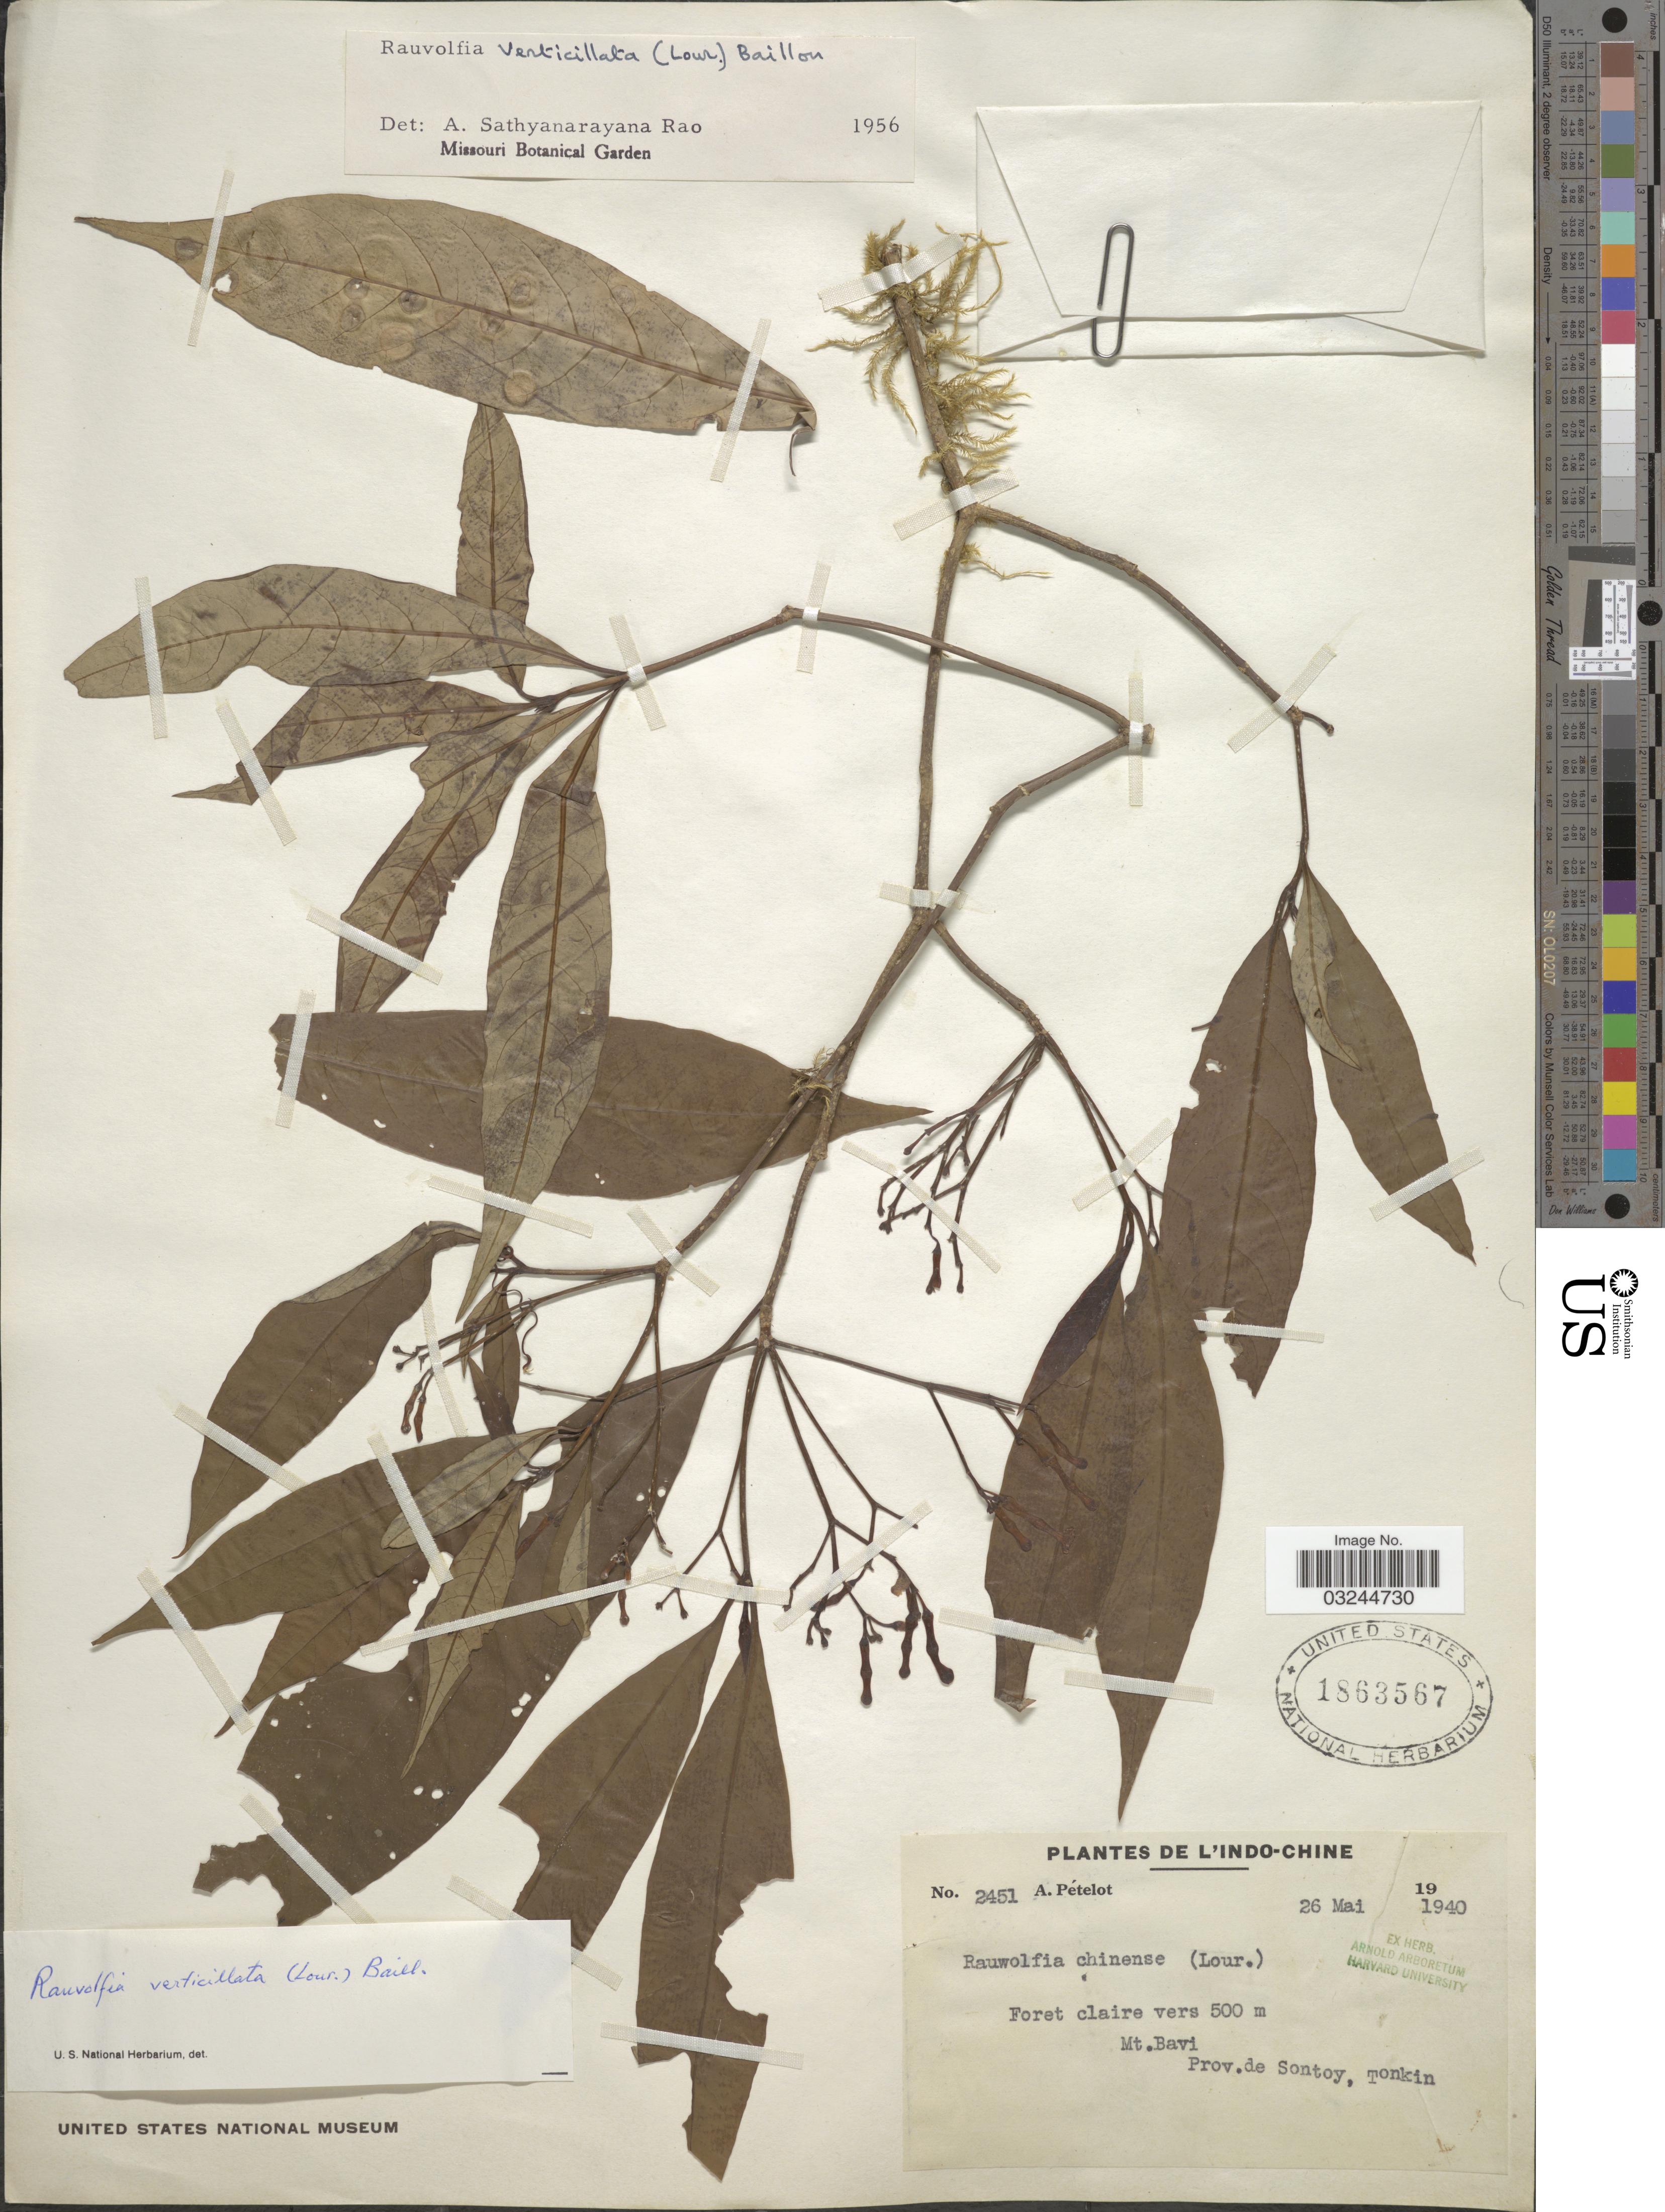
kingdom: Plantae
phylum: Tracheophyta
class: Magnoliopsida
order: Gentianales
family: Apocynaceae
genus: Rauvolfia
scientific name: Rauvolfia verticillata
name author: (Lour.) Baill.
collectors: A. Petelot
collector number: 2451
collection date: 1940-05-26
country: Vietnam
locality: Indo-Chine. Mt. Bavi, Prov. de Sontoy, Tonkin.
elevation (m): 500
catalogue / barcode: US 1863567